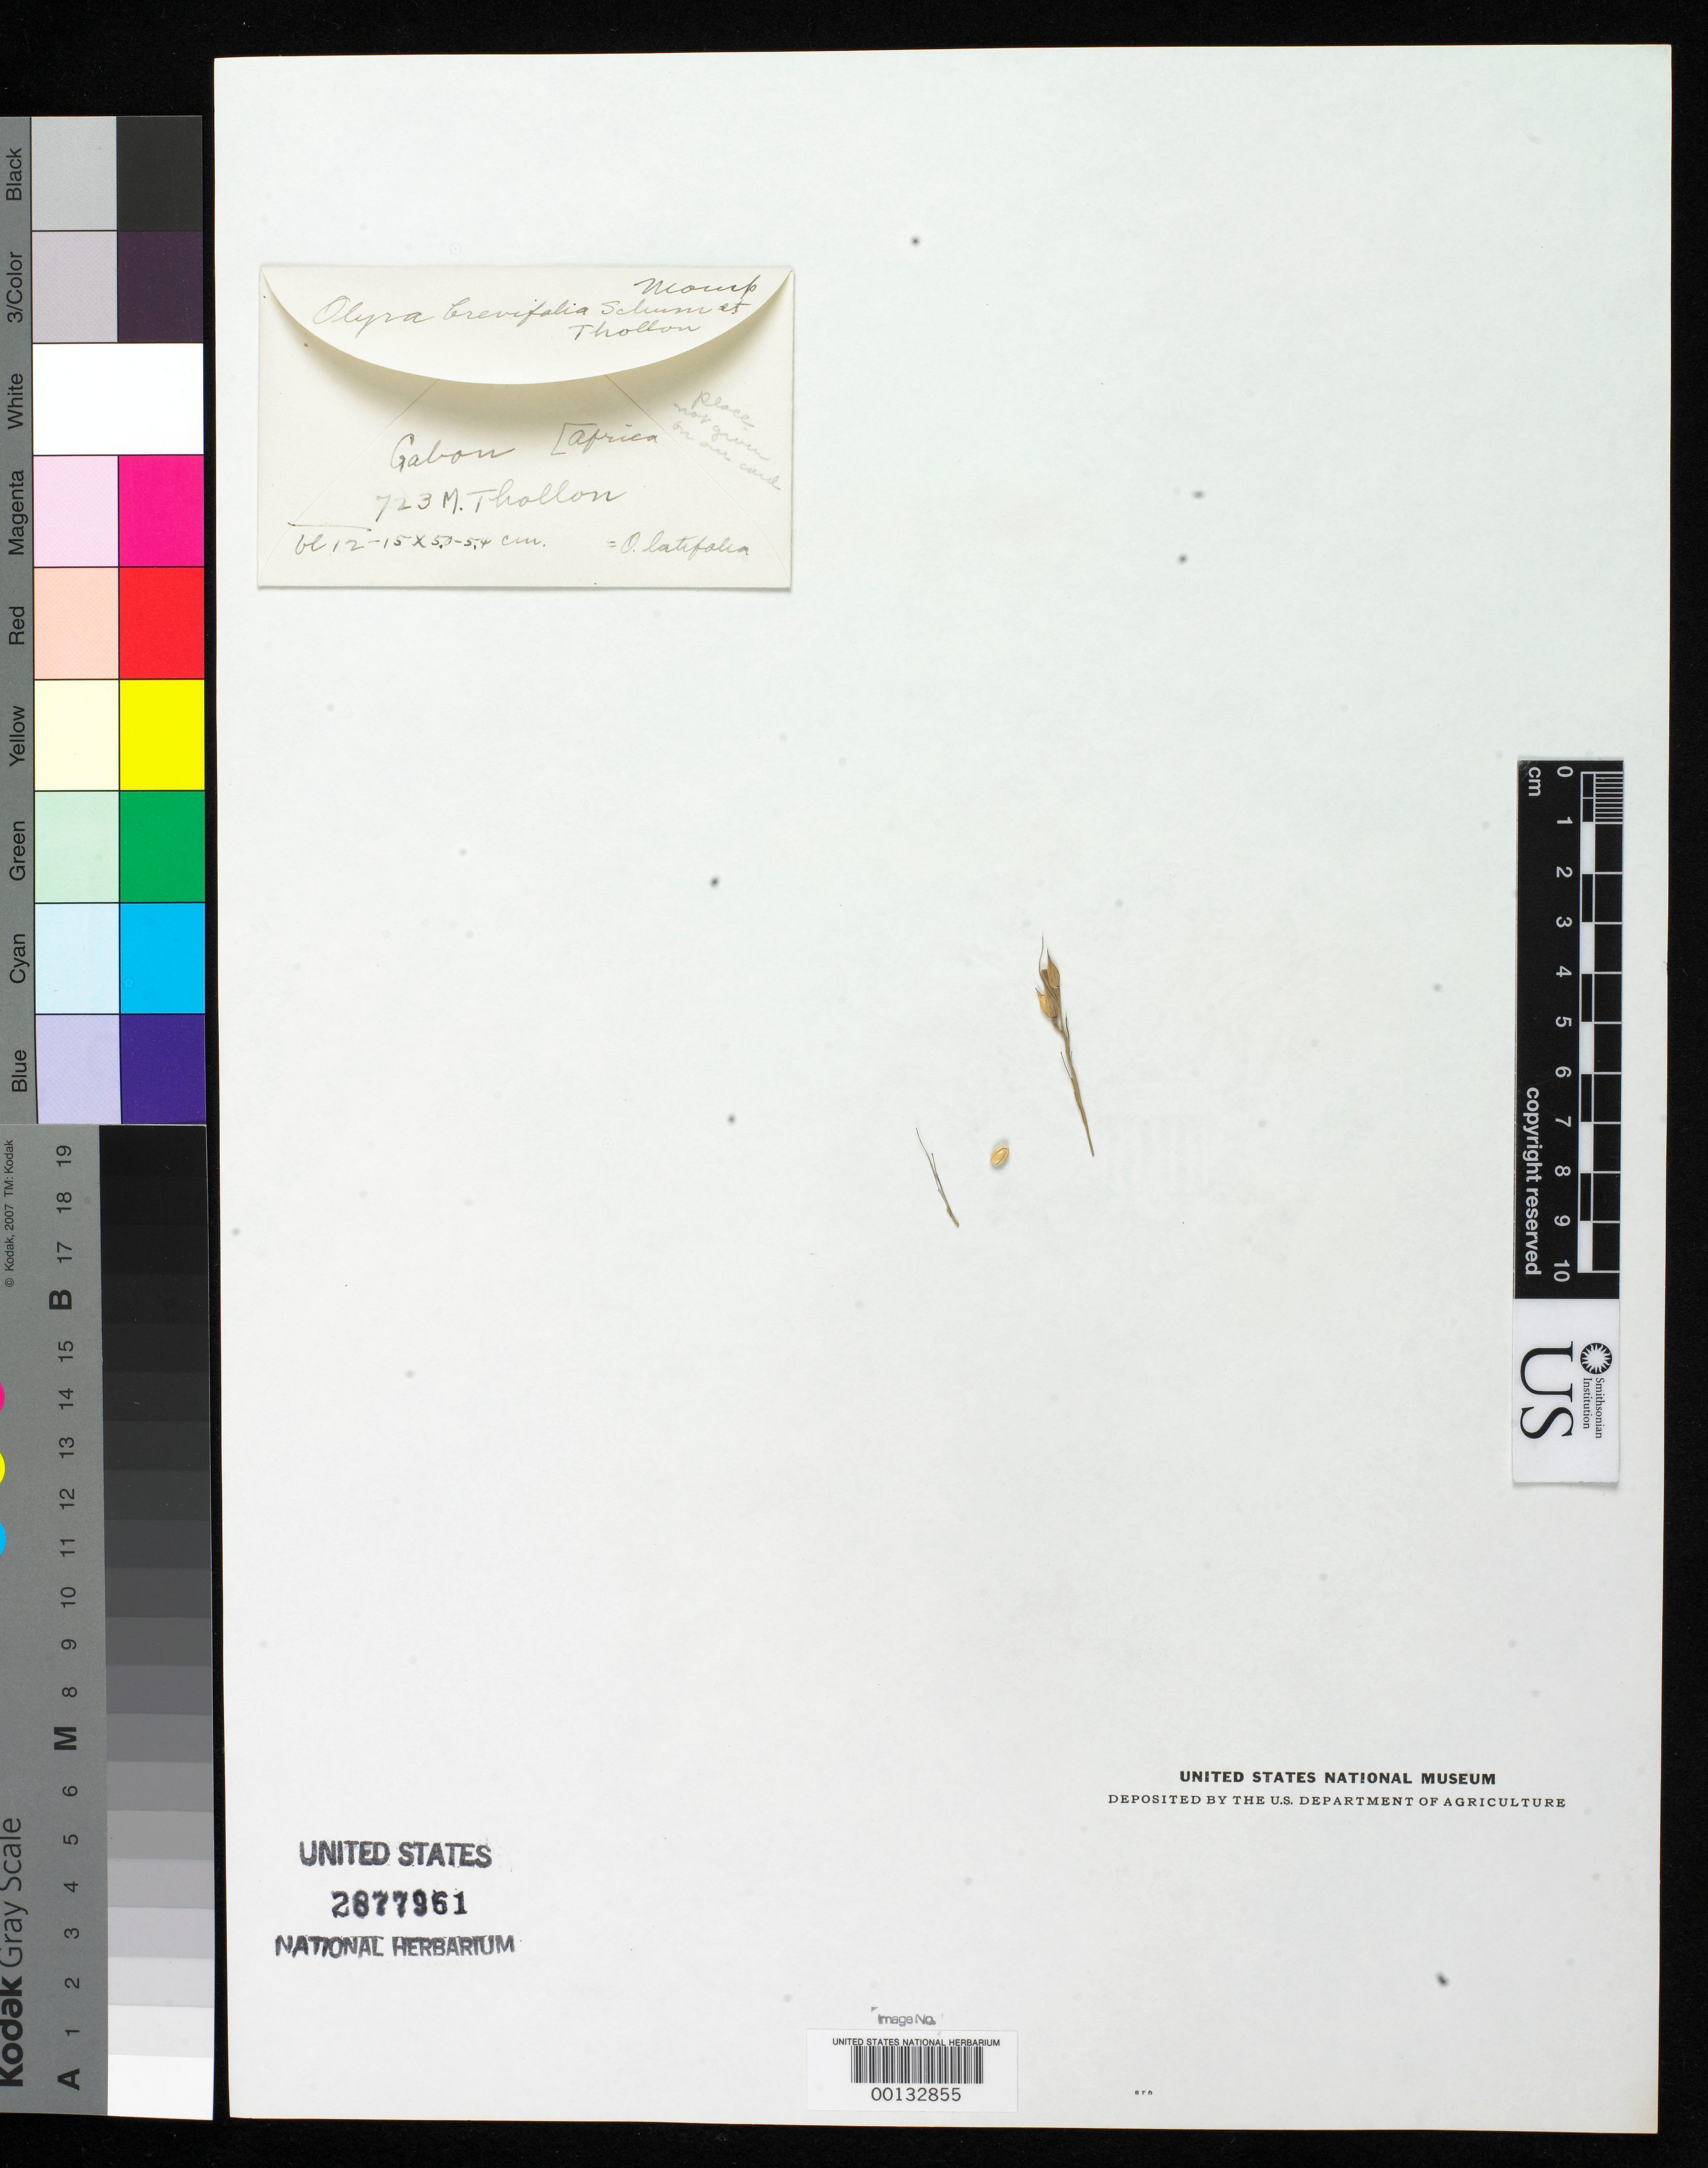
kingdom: Plantae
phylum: Tracheophyta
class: Liliopsida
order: Poales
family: Poaceae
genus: Olyra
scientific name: Olyra brevifolia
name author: Schumach.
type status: Type Fragment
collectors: P. Thonning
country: Gabon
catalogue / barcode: US 2877961